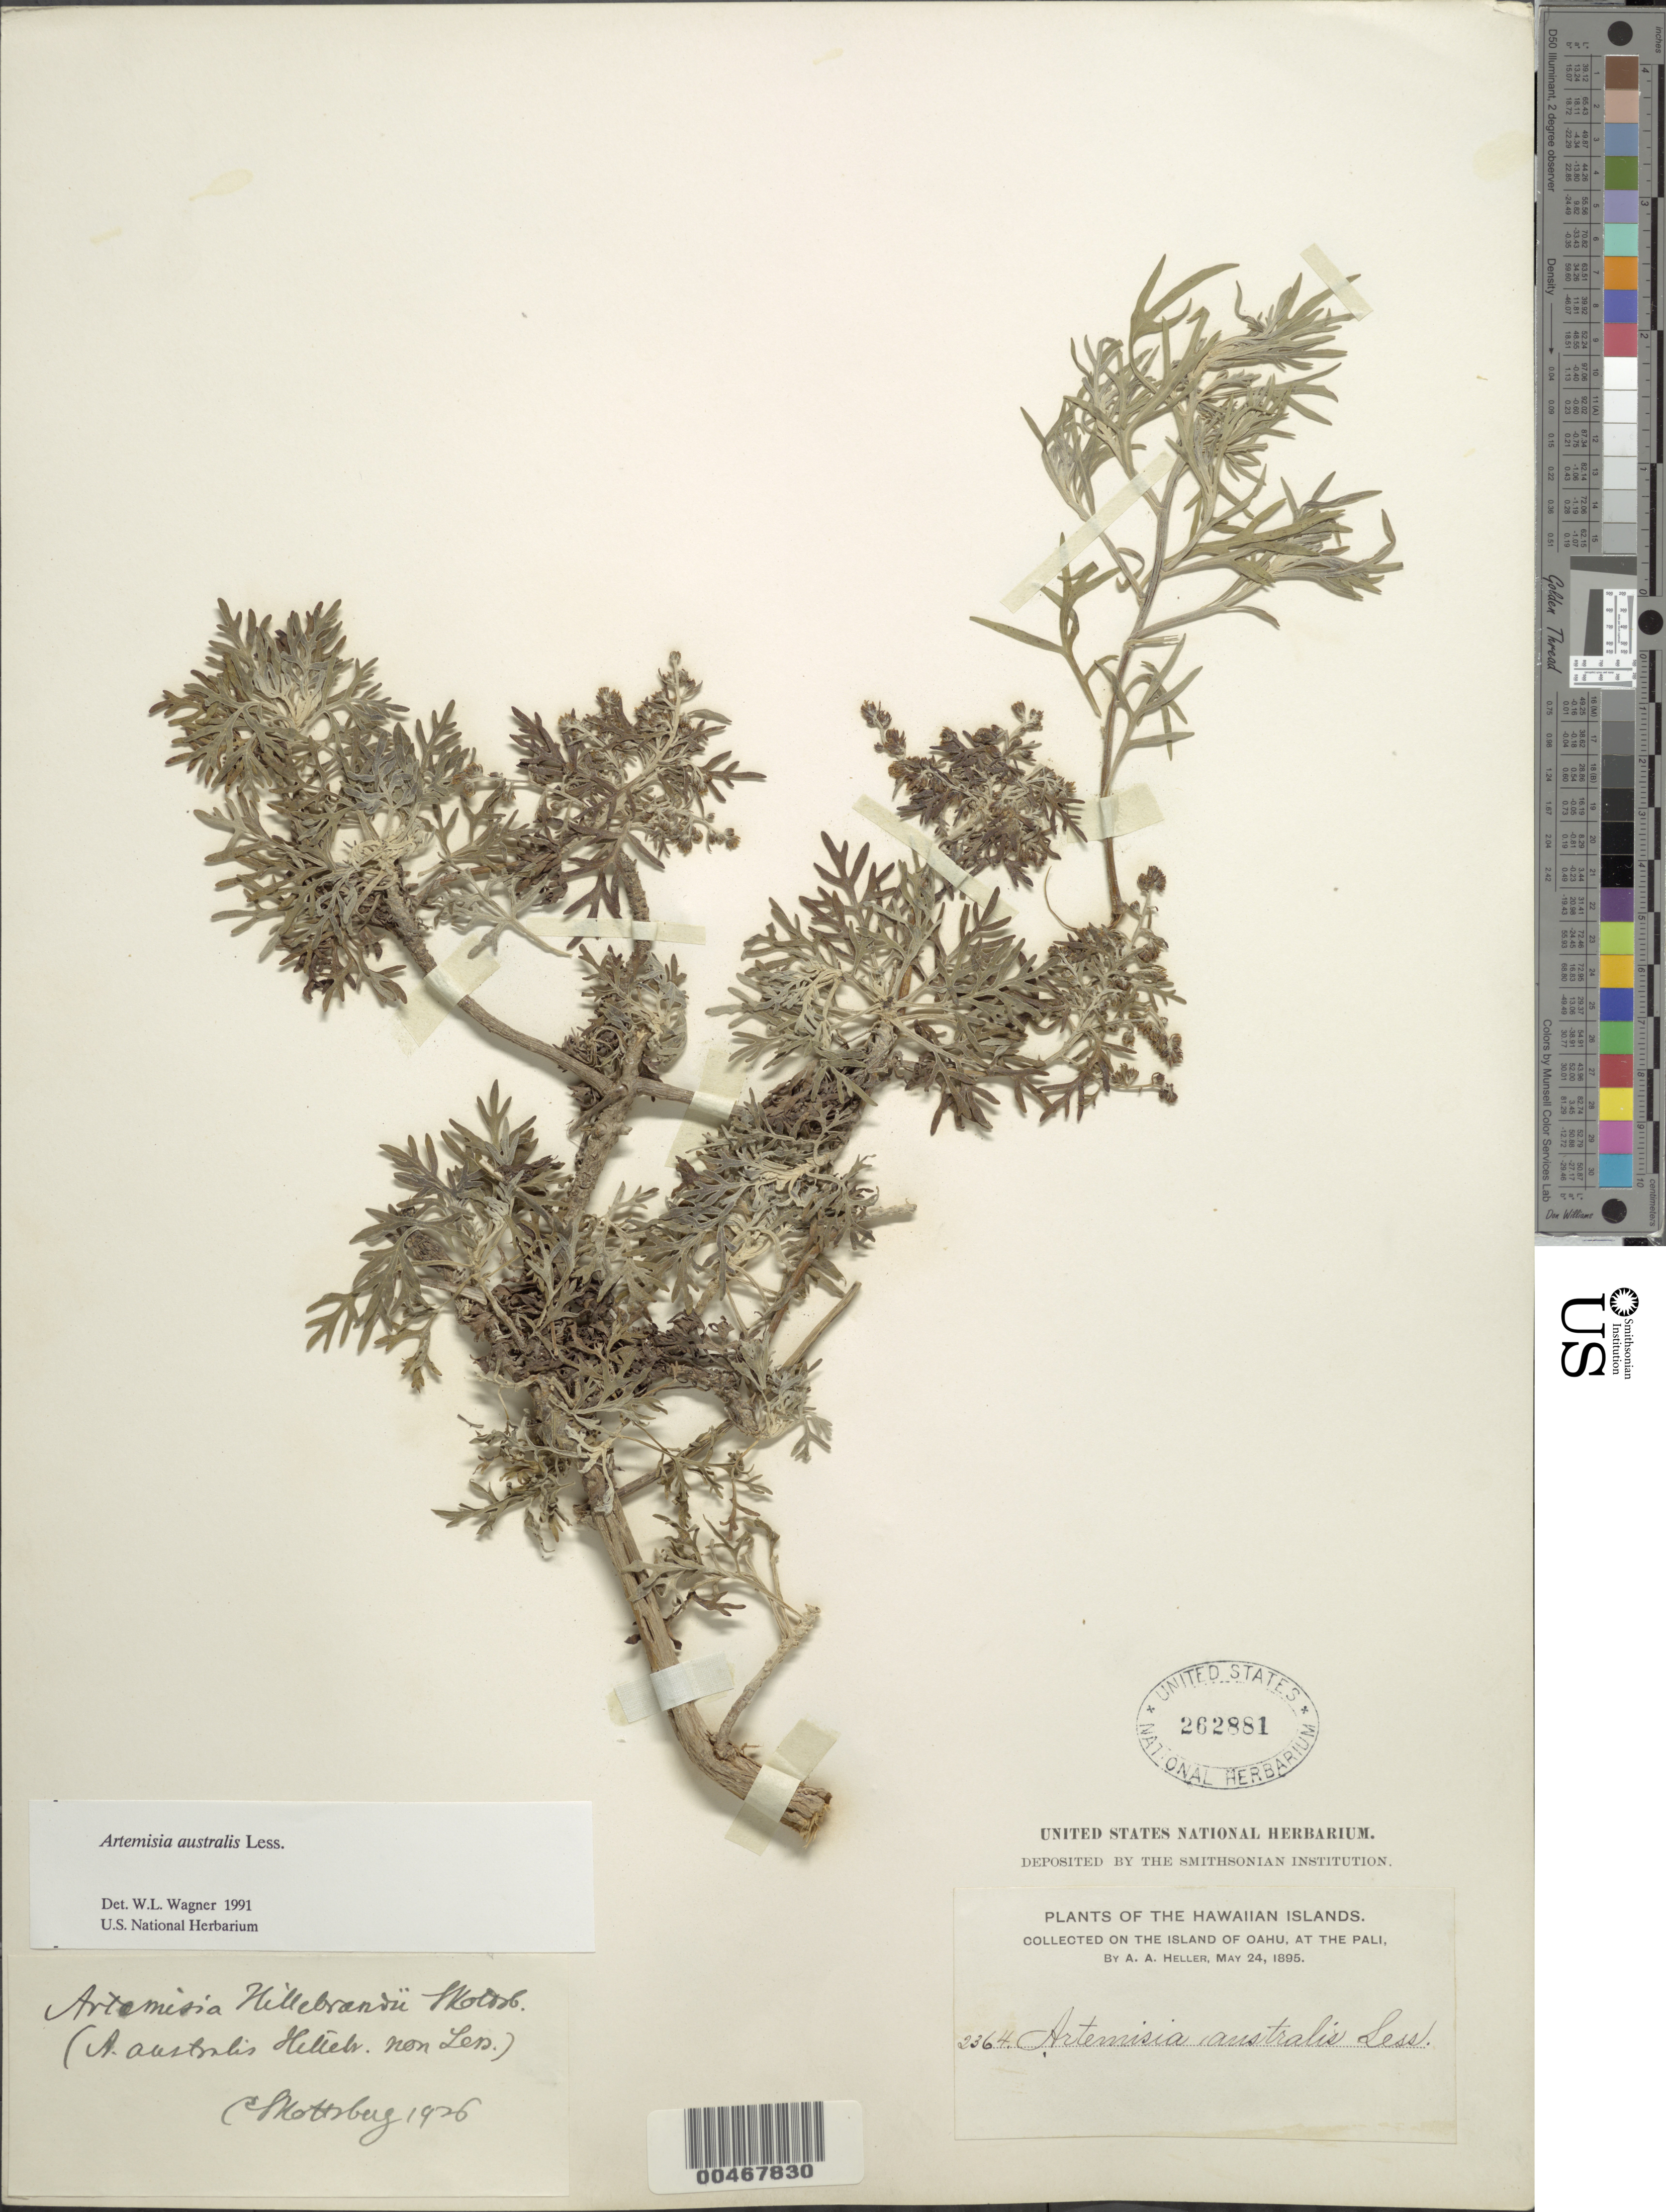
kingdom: Plantae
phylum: Tracheophyta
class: Magnoliopsida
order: Asterales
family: Asteraceae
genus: Artemisia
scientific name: Artemisia australis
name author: Less.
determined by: Wagner, W. L., (BOT), Smithsonian Institution - National Museum of Natural History (UNITED STATES)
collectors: A. A. Heller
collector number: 2364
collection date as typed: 24 May 1895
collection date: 1895-05-24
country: United States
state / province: Hawaii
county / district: Honolulu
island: Oahu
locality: At the Pali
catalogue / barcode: US 262881